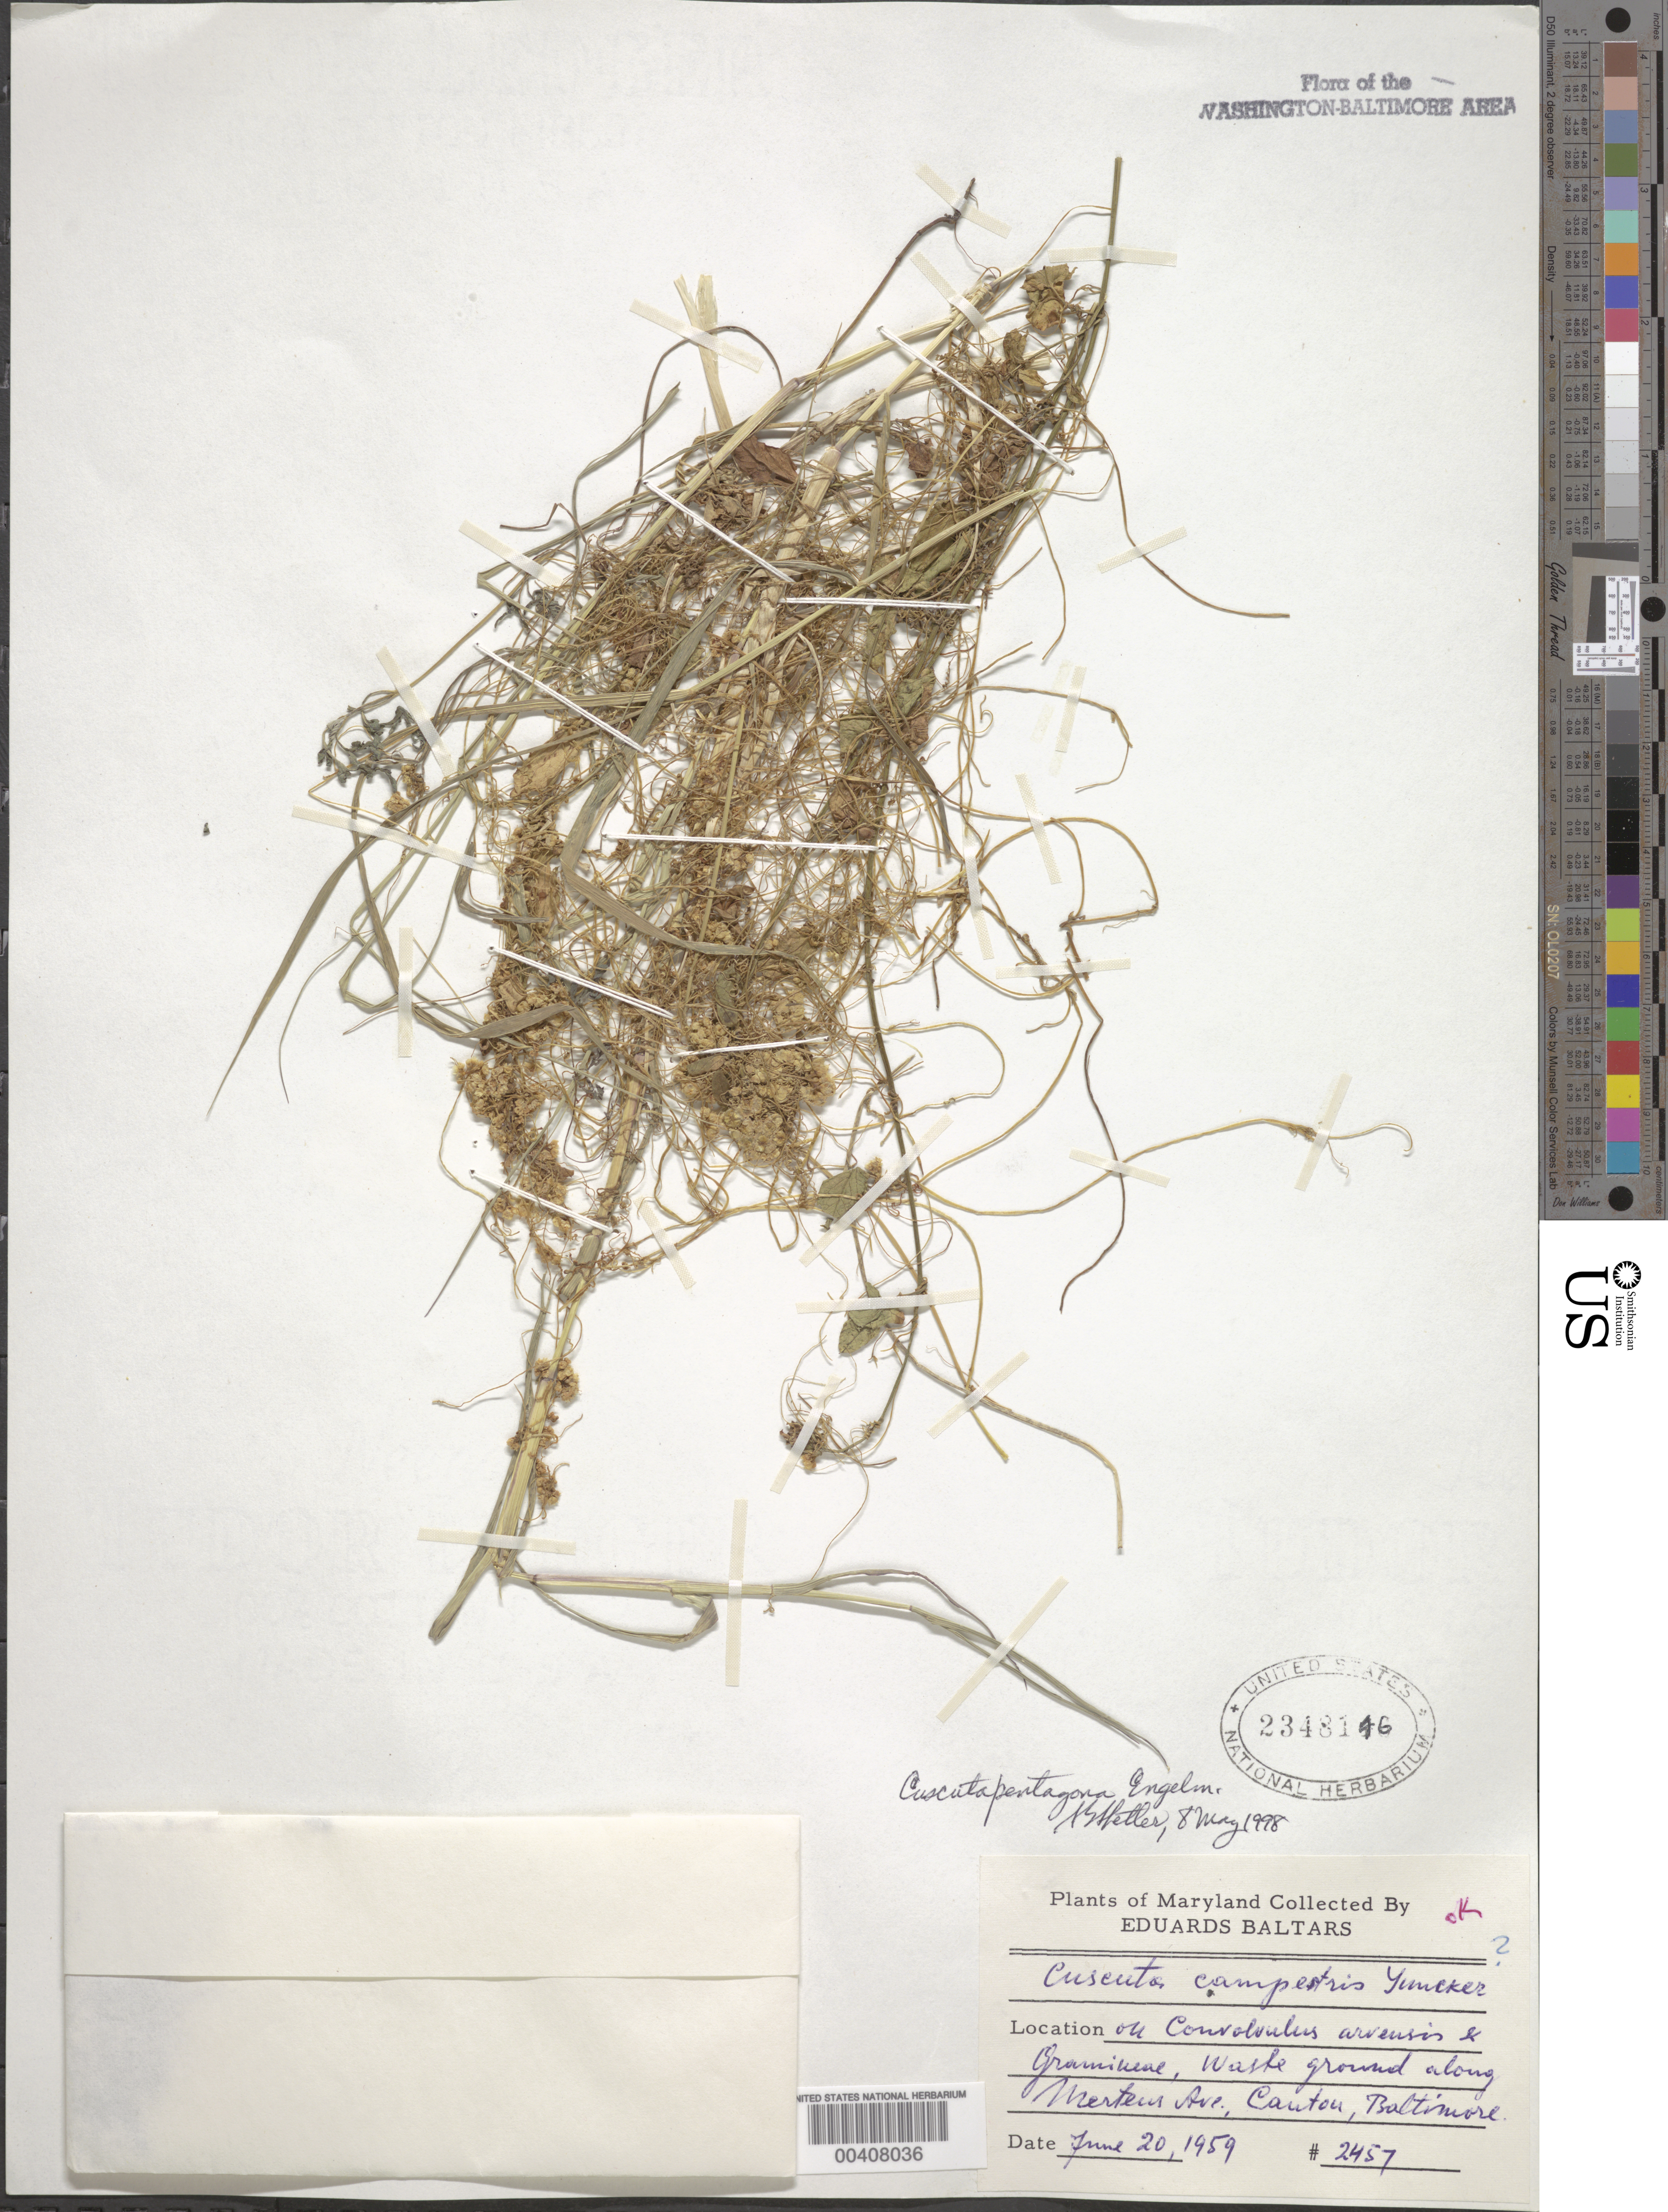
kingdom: Plantae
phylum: Tracheophyta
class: Magnoliopsida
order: Solanales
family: Convolvulaceae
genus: Cuscuta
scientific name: Cuscuta pentagona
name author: Engelm.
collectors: E. Baltars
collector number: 2457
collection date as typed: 20 Jun 1959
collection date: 1959-06-20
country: United States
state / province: Maryland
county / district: Baltimore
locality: Merteur Ave., Canton, Baltimore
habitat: Waste ground, on Convolvulus arvensis & gramineae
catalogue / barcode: US 2348146